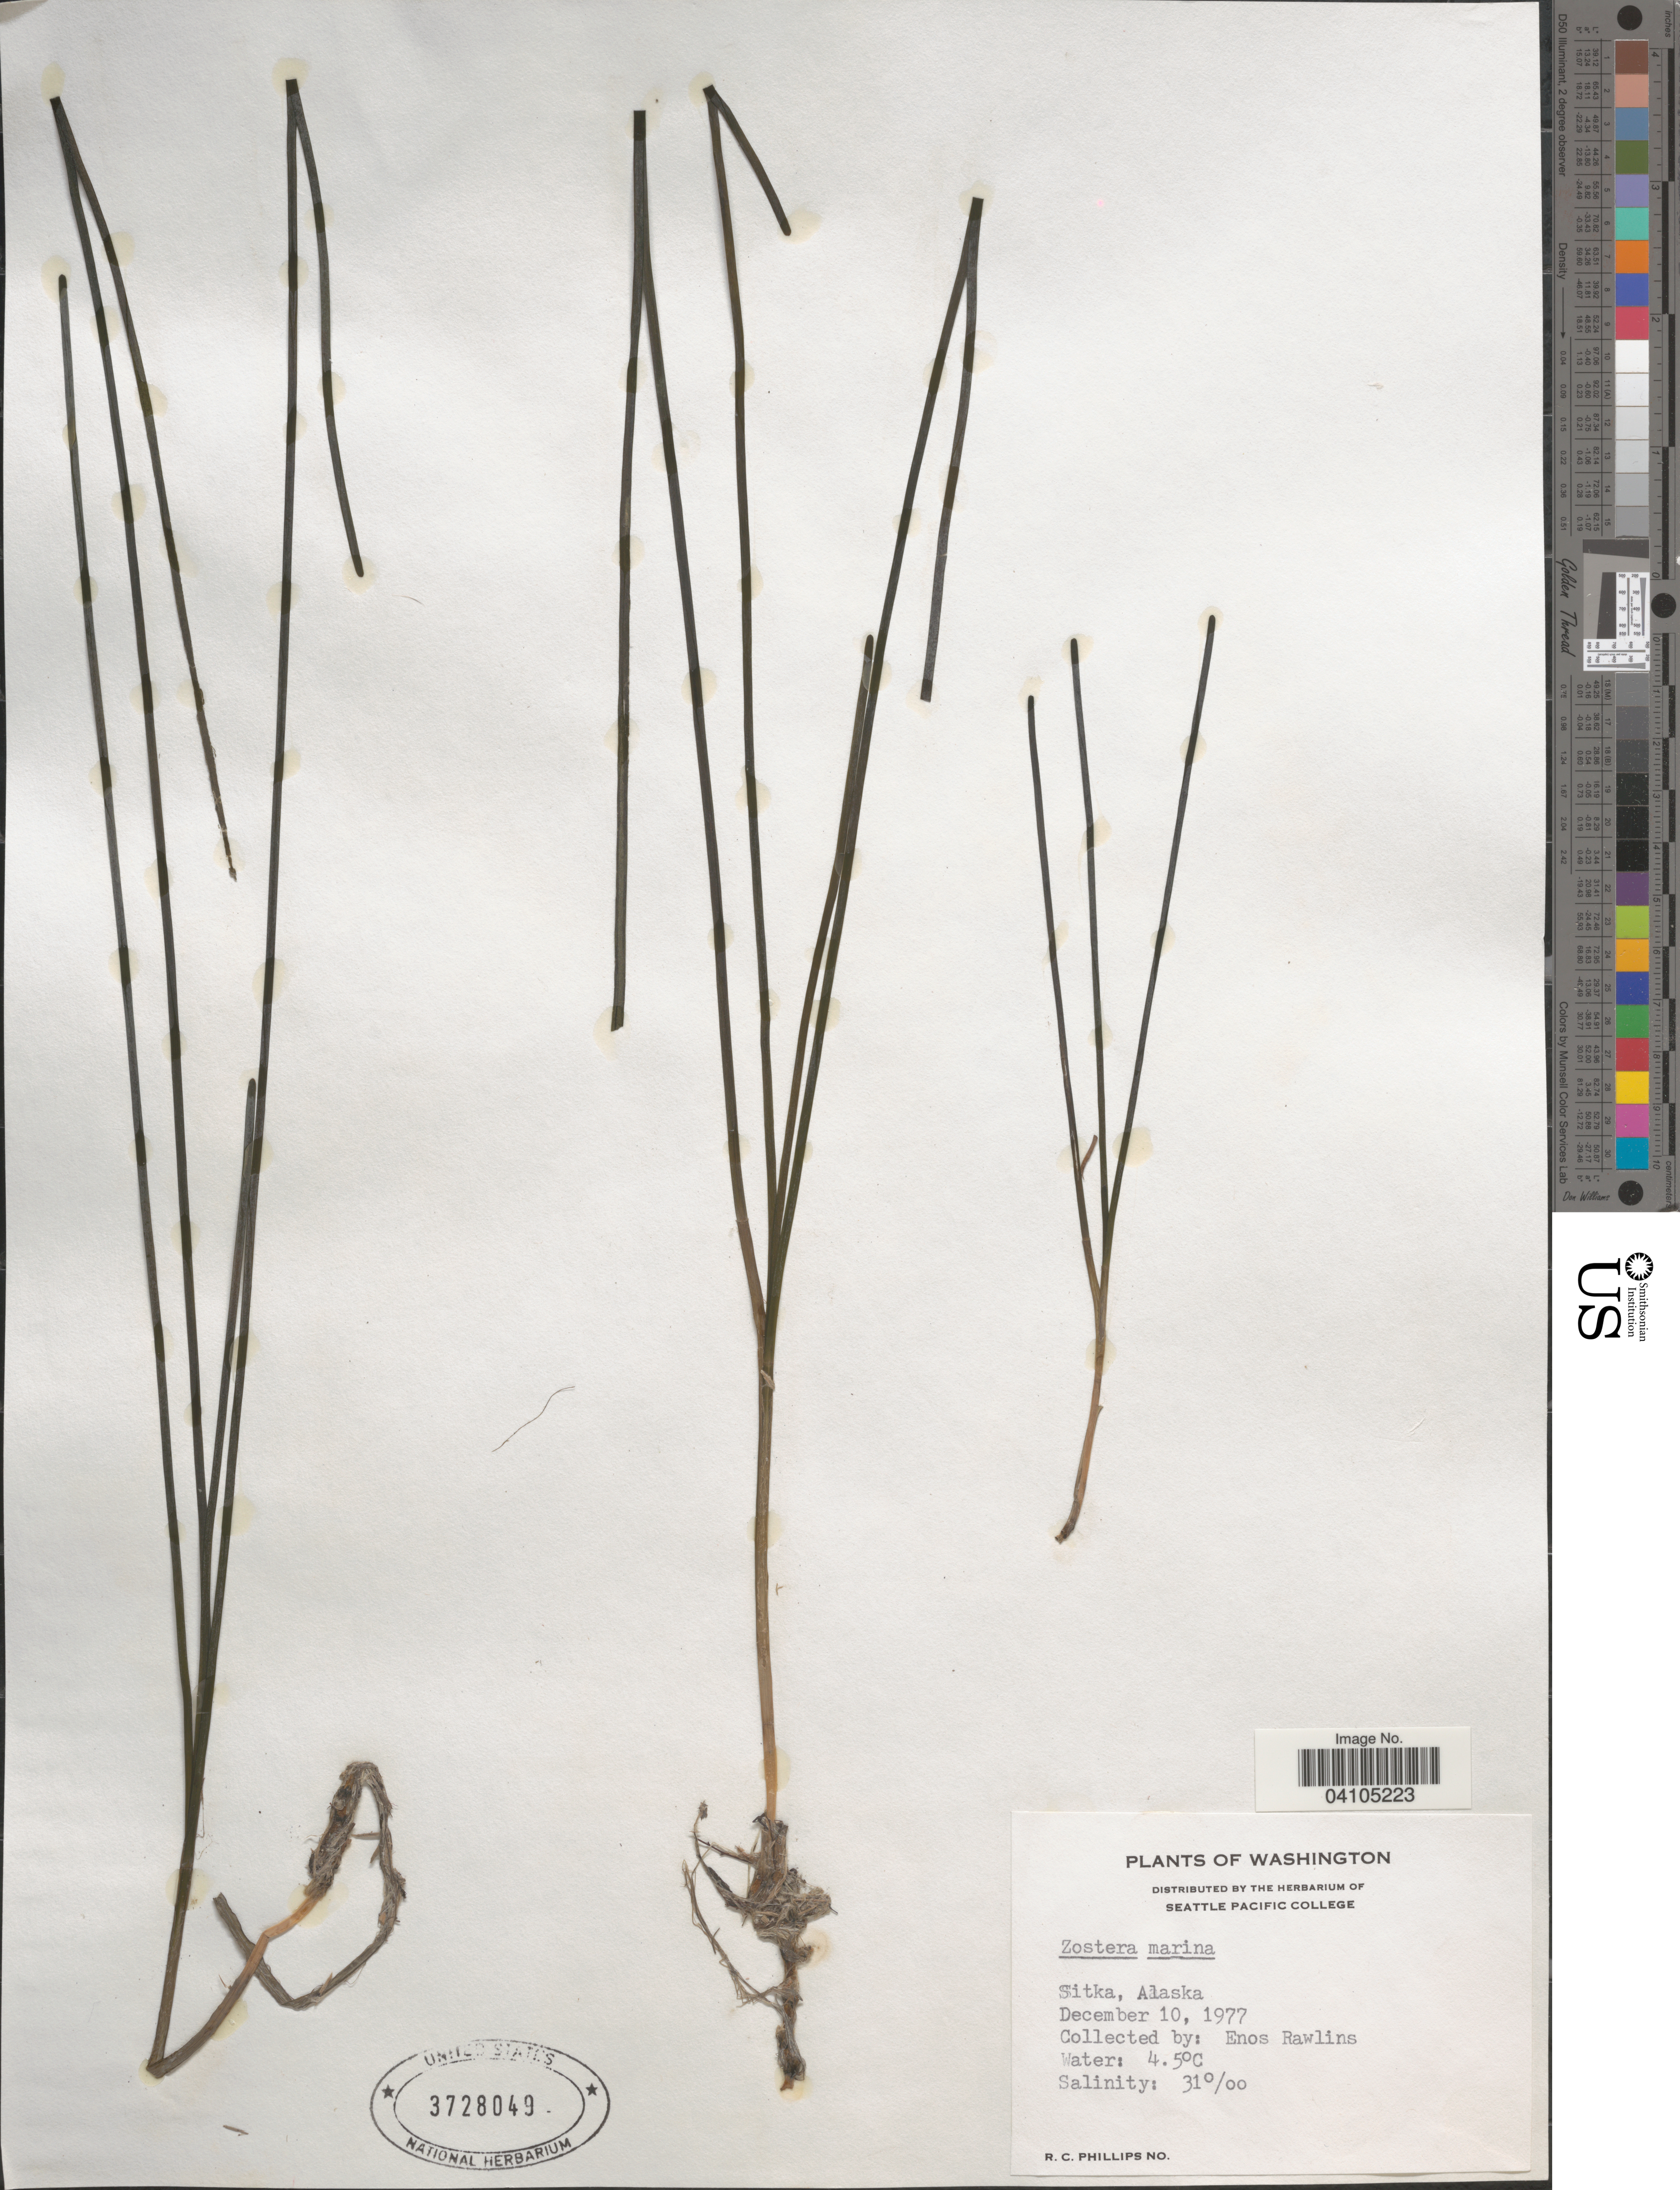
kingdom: Plantae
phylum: Tracheophyta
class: Liliopsida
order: Alismatales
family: Zosteraceae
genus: Zostera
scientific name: Zostera marina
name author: L.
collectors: E. Rawlins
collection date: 1977-12-10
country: United States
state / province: Alaska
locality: Sitka.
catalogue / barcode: US 3728049